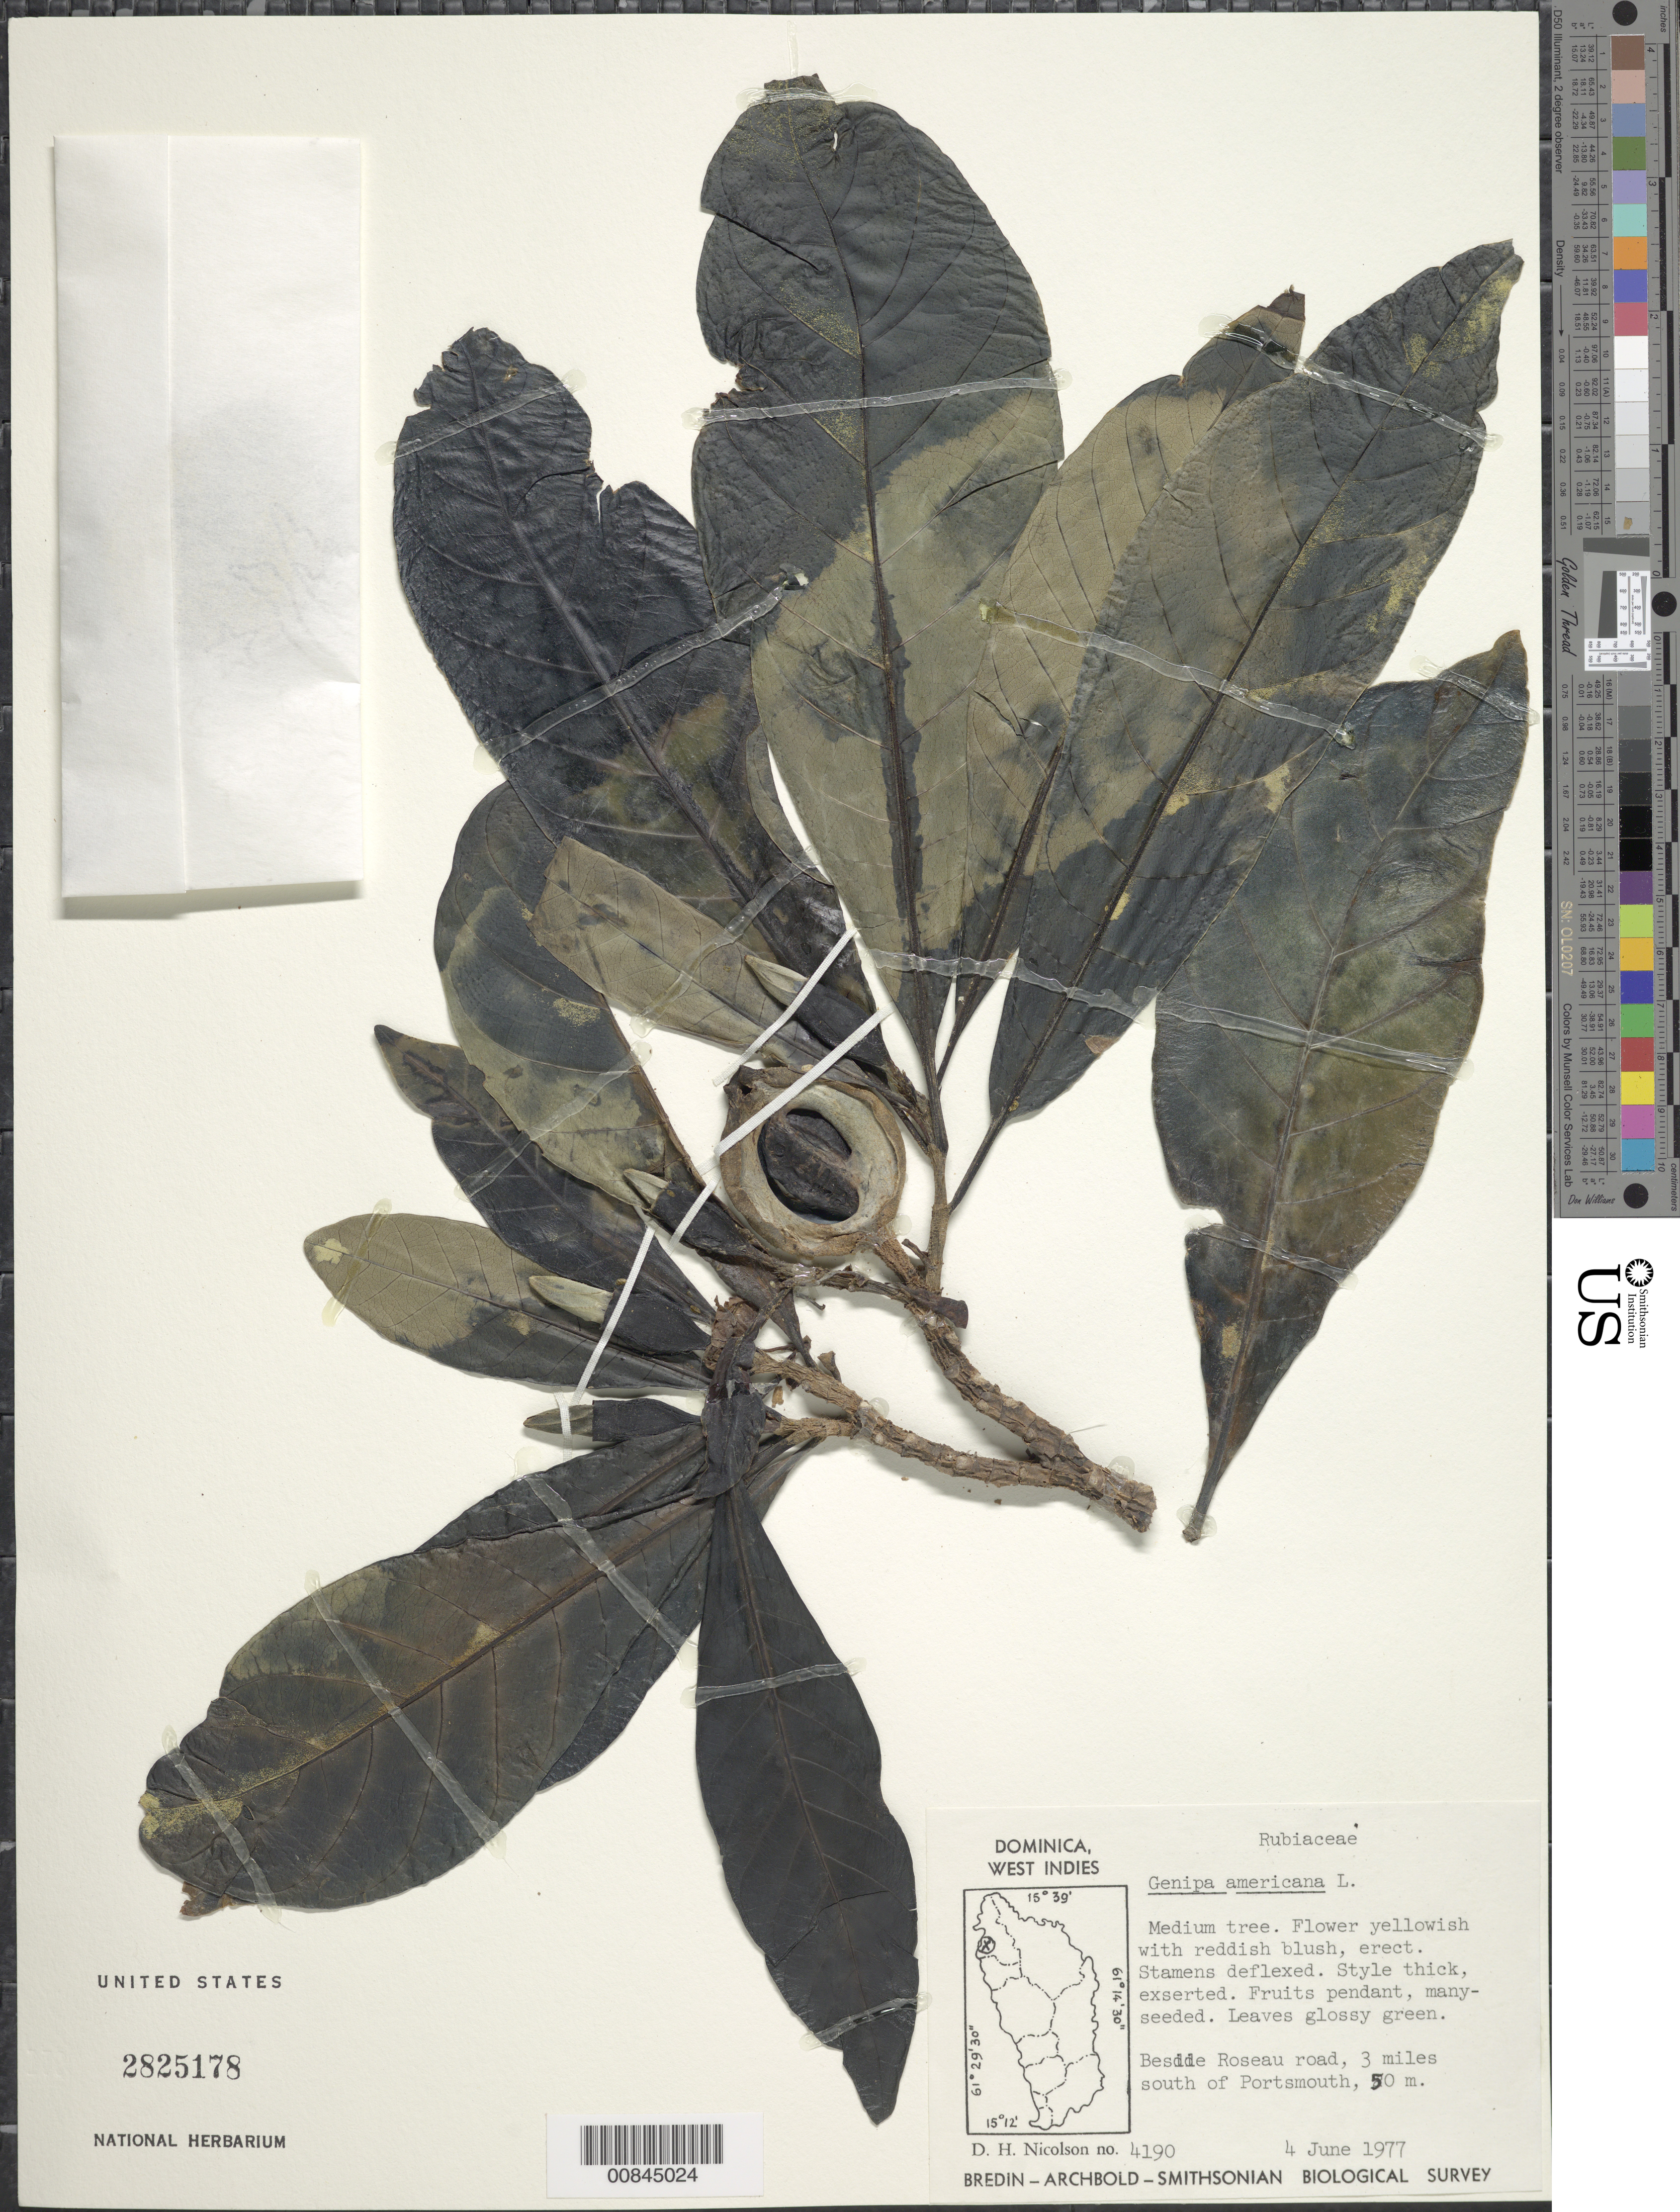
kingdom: Plantae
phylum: Tracheophyta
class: Magnoliopsida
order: Gentianales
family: Rubiaceae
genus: Genipa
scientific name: Genipa americana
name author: L.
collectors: D. H. Nicolson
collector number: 4190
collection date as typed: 04 Jun 1977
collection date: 1977-06-04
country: Dominica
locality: Beside Roseau road, 3 miles south of Portsmouth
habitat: Roadside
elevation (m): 50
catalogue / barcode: US 2825178